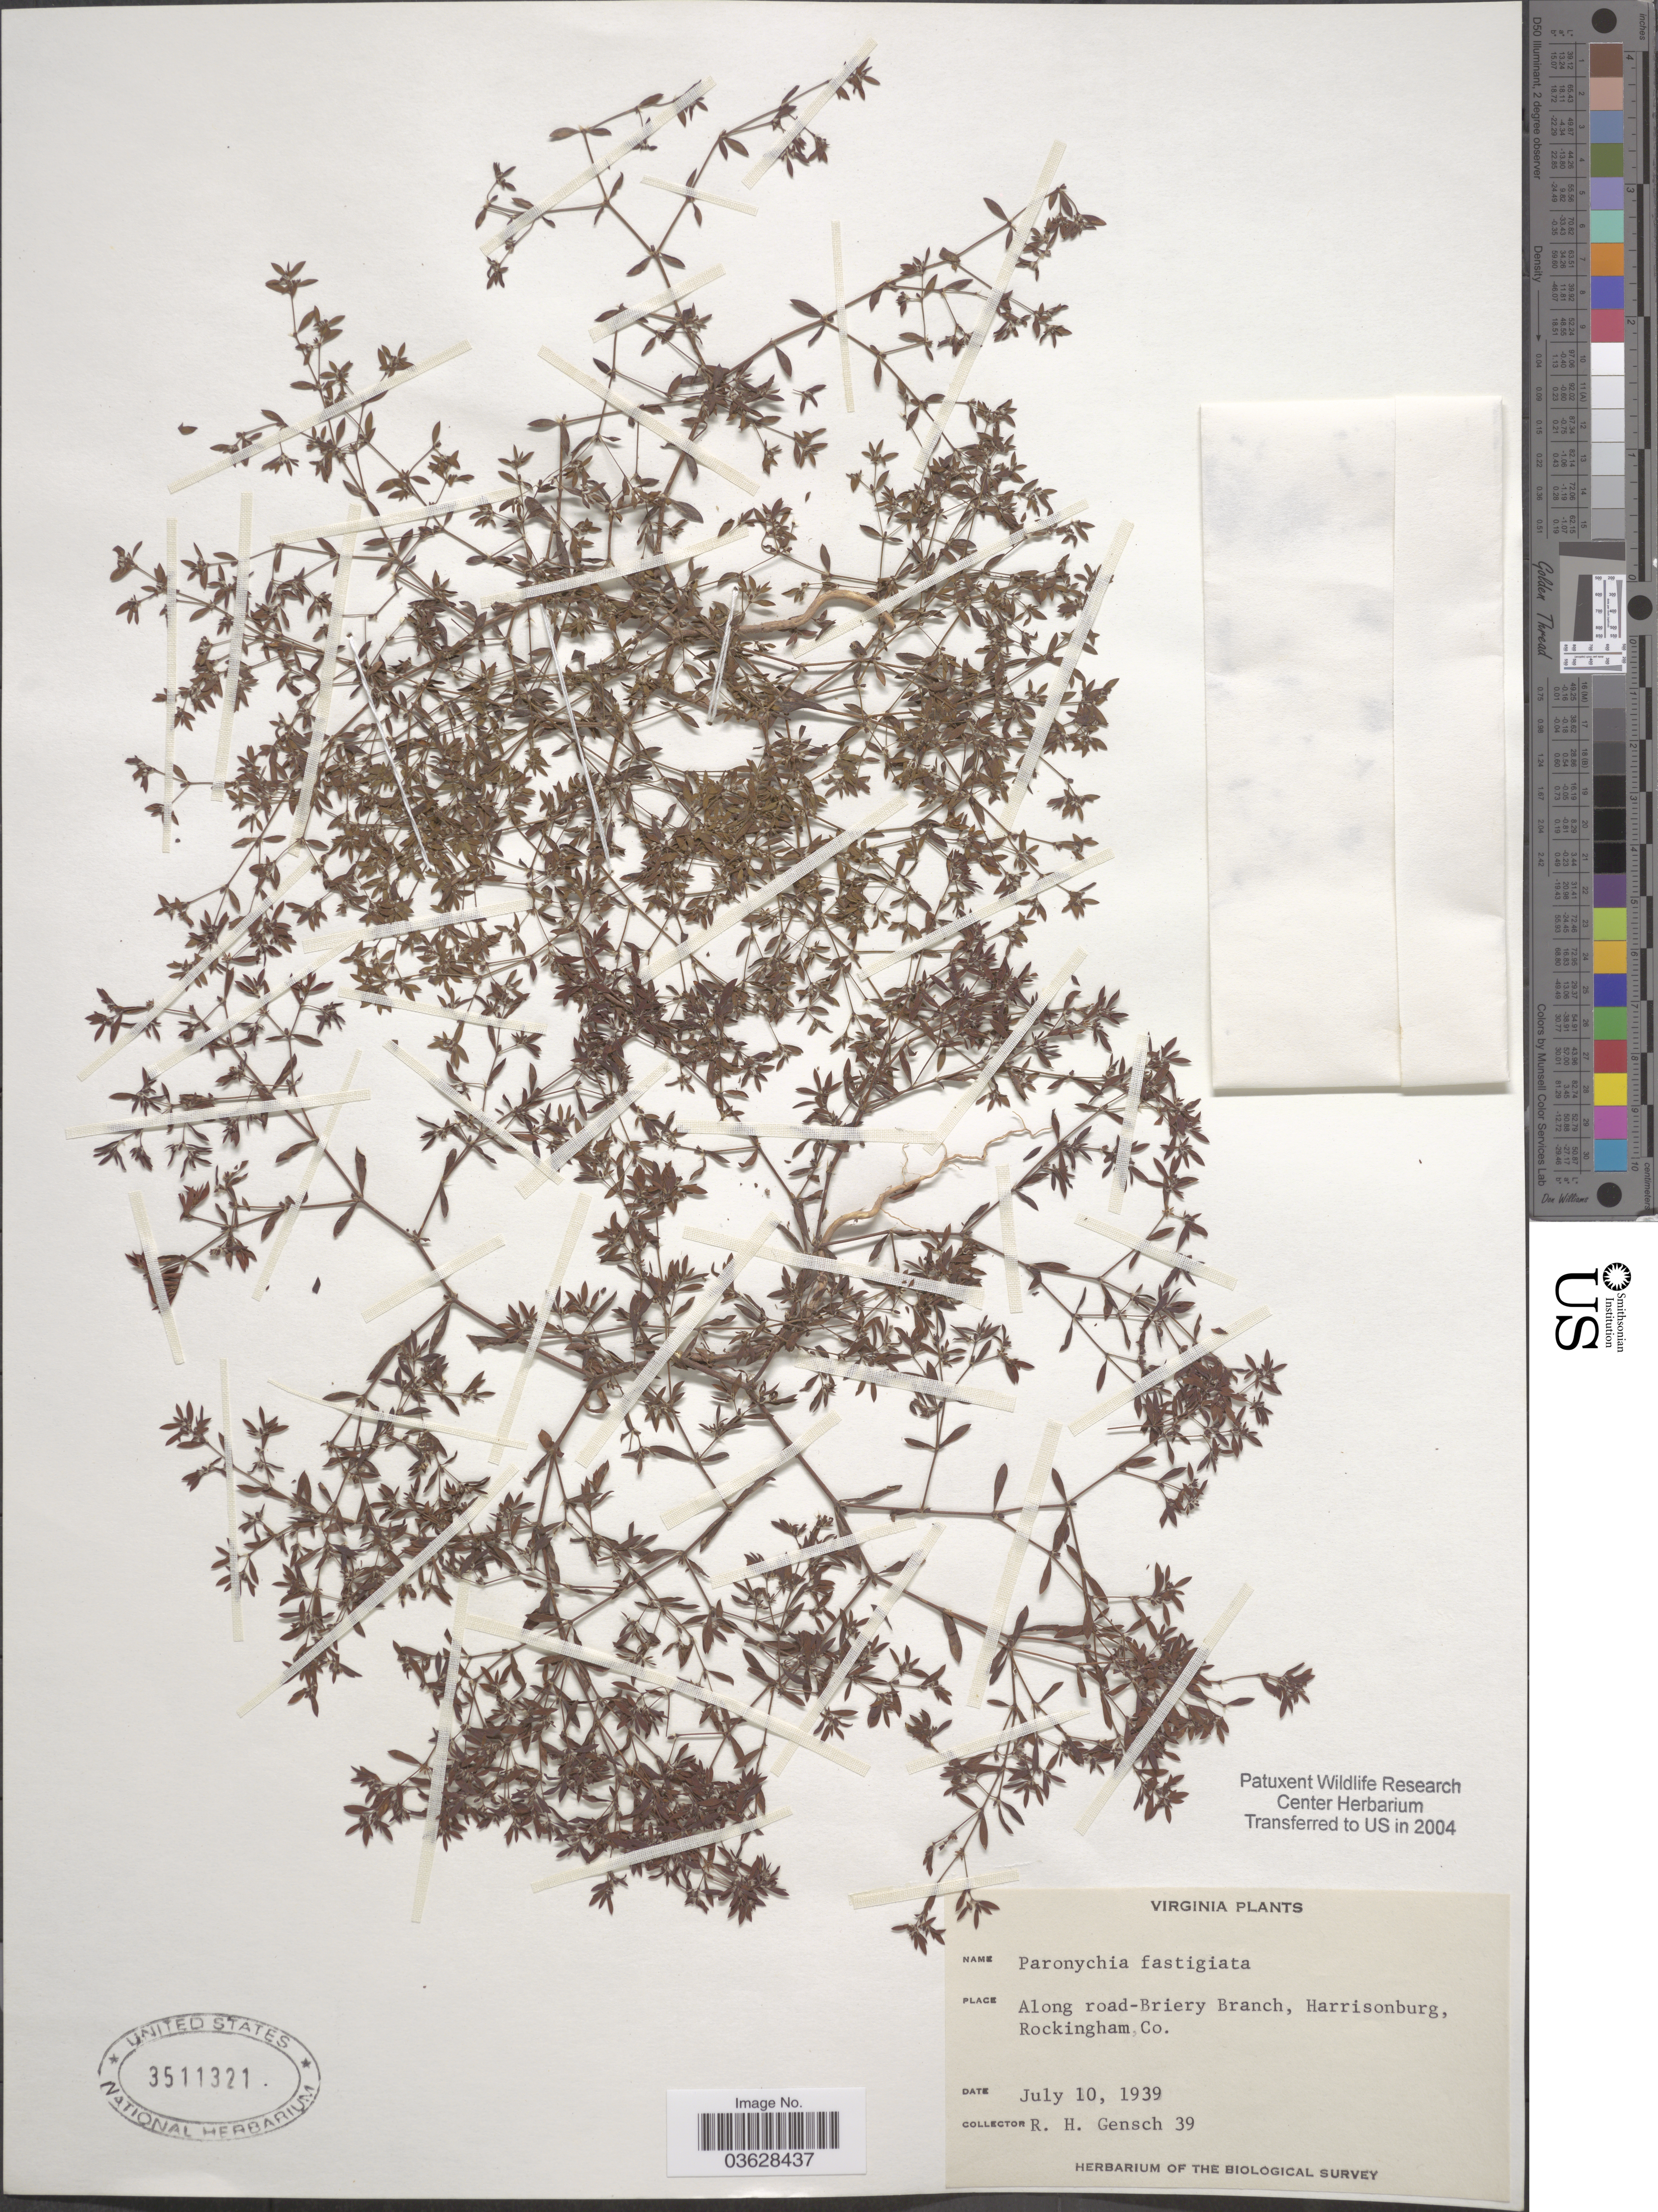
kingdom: Plantae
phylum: Tracheophyta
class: Magnoliopsida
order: Caryophyllales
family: Caryophyllaceae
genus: Paronychia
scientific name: Paronychia fastigiata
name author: (Raf.) Fernald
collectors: R. Gensch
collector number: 39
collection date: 1939-07-10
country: United States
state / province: Virginia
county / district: Rockingham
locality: Along road-Briery Branch, Harrisonburg, Rockingham Co.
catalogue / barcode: US 3511321